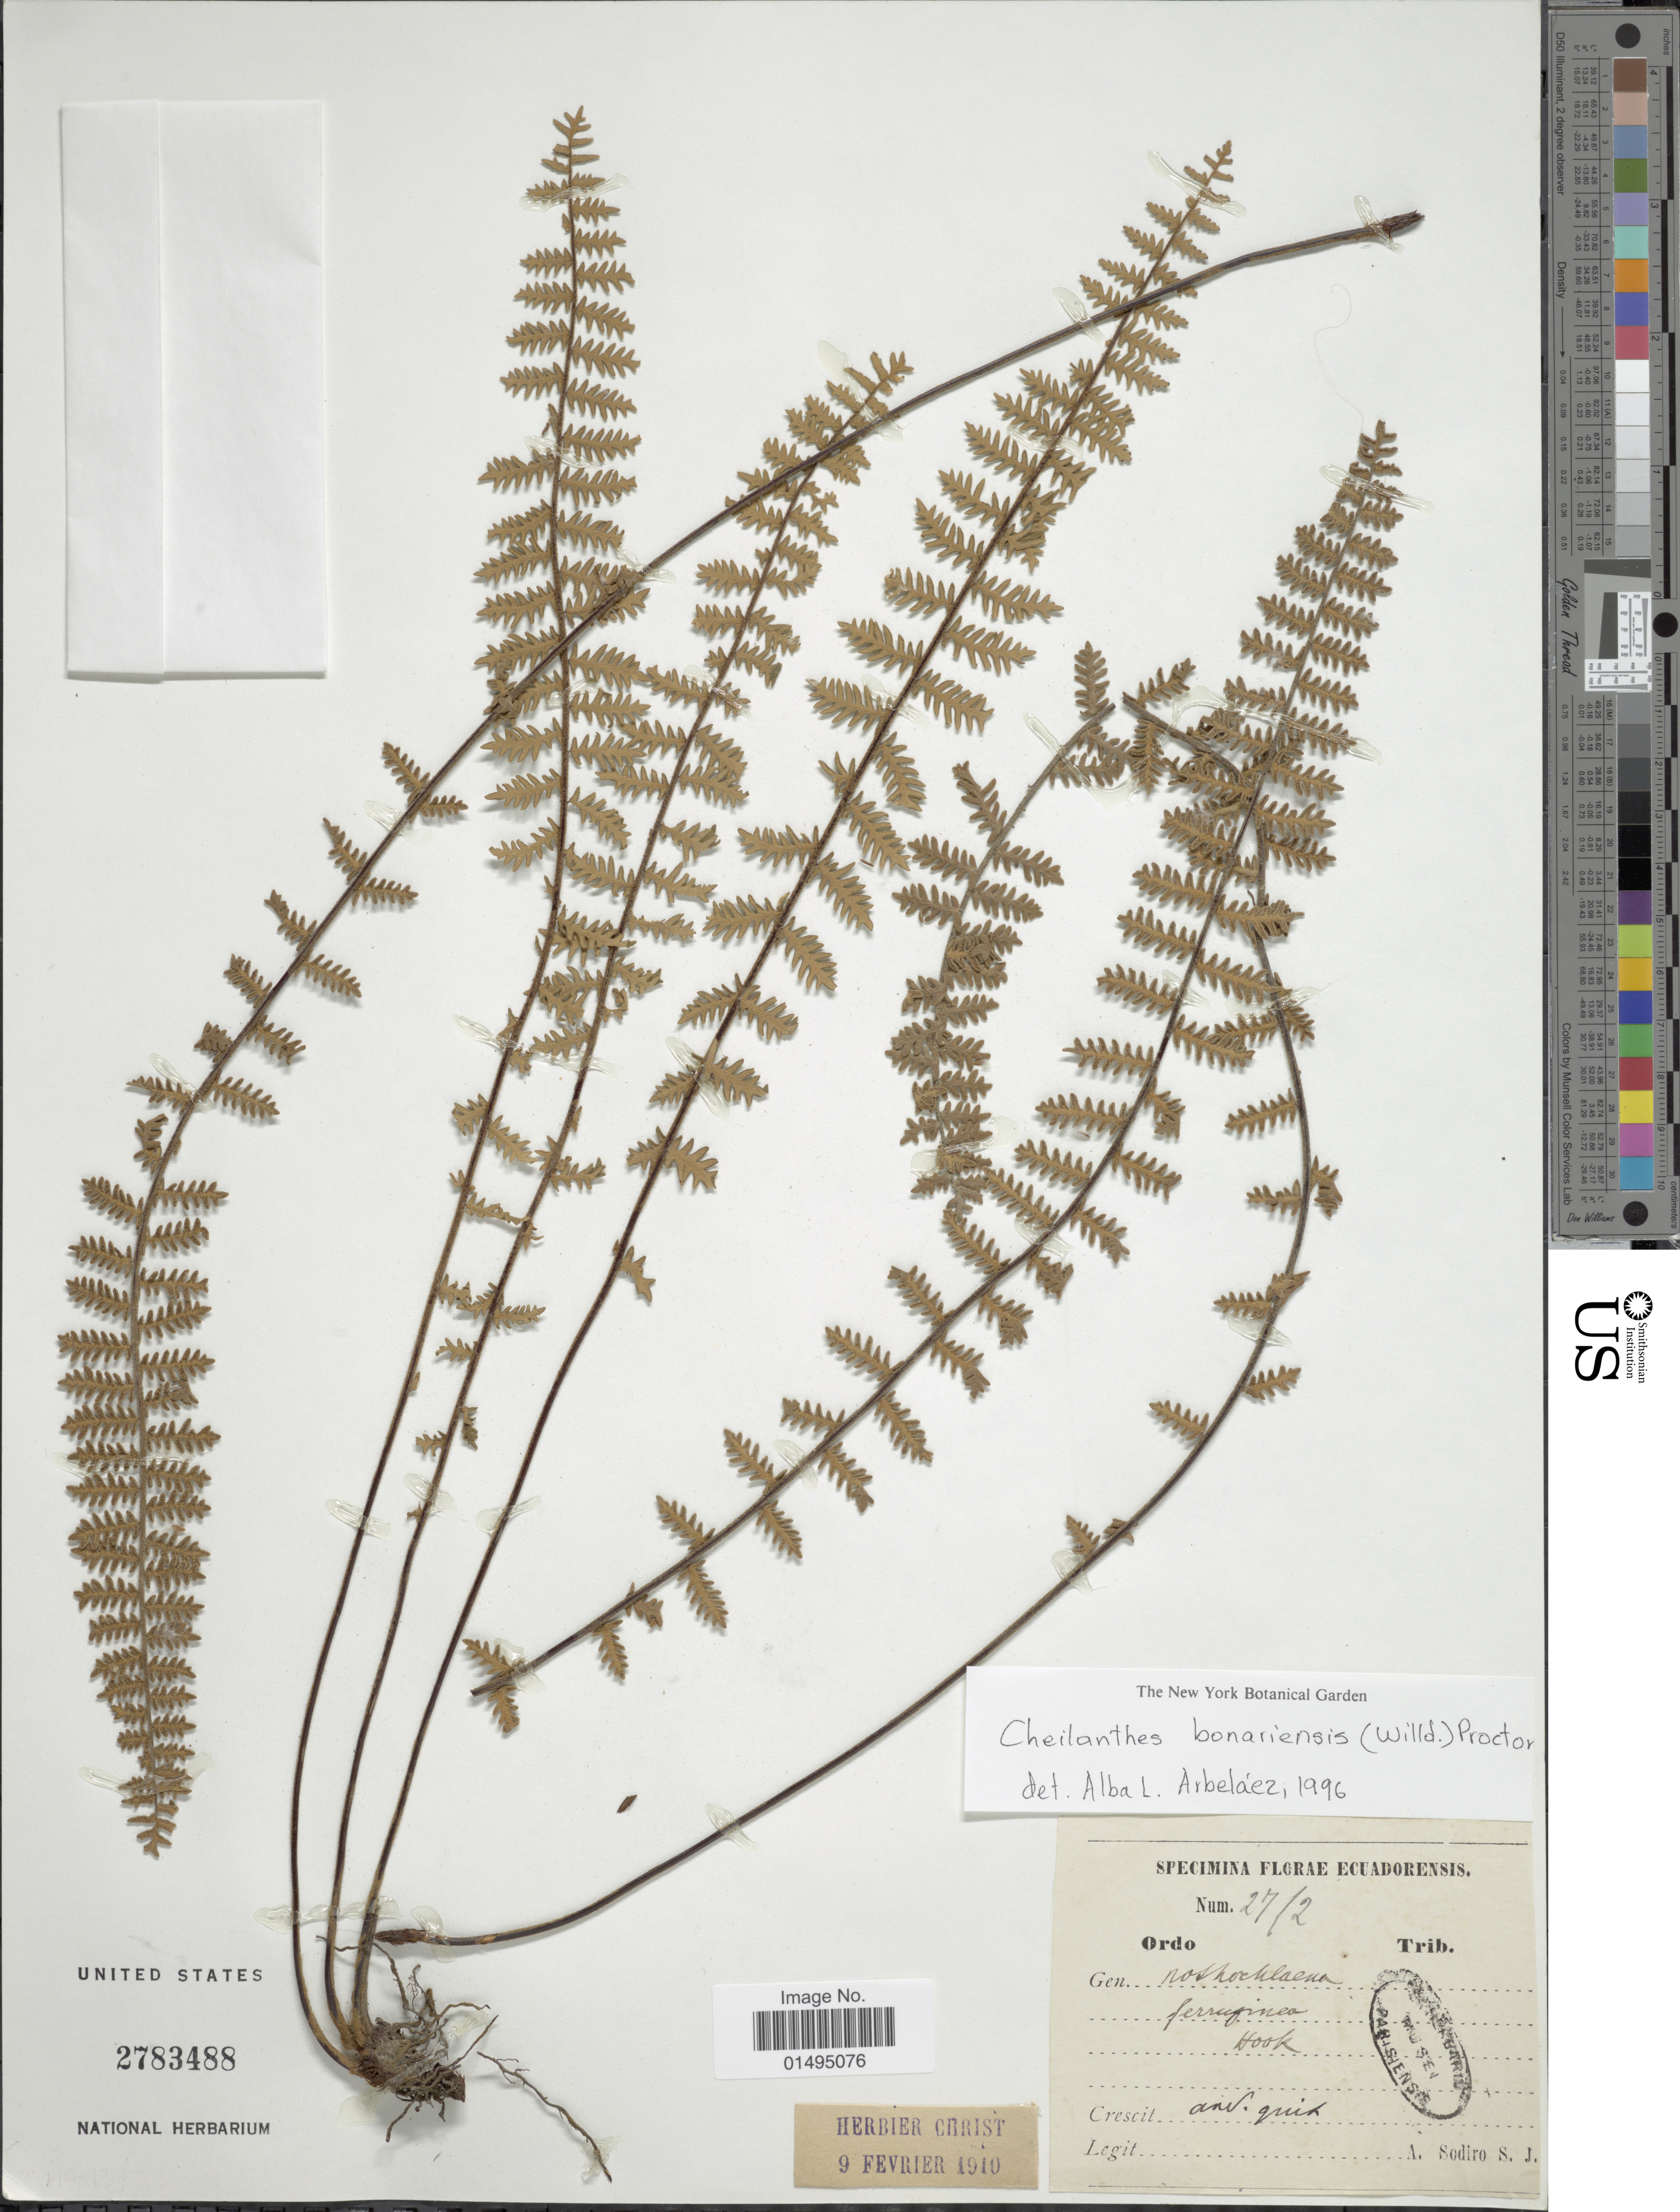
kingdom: Plantae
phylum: Tracheophyta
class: Polypodiopsida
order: Polypodiales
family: Pteridaceae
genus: Myriopteris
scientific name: Myriopteris aurea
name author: (Poir.) Grusz & Windham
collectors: A. Sodiro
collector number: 27/2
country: Ecuador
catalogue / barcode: US 2783488